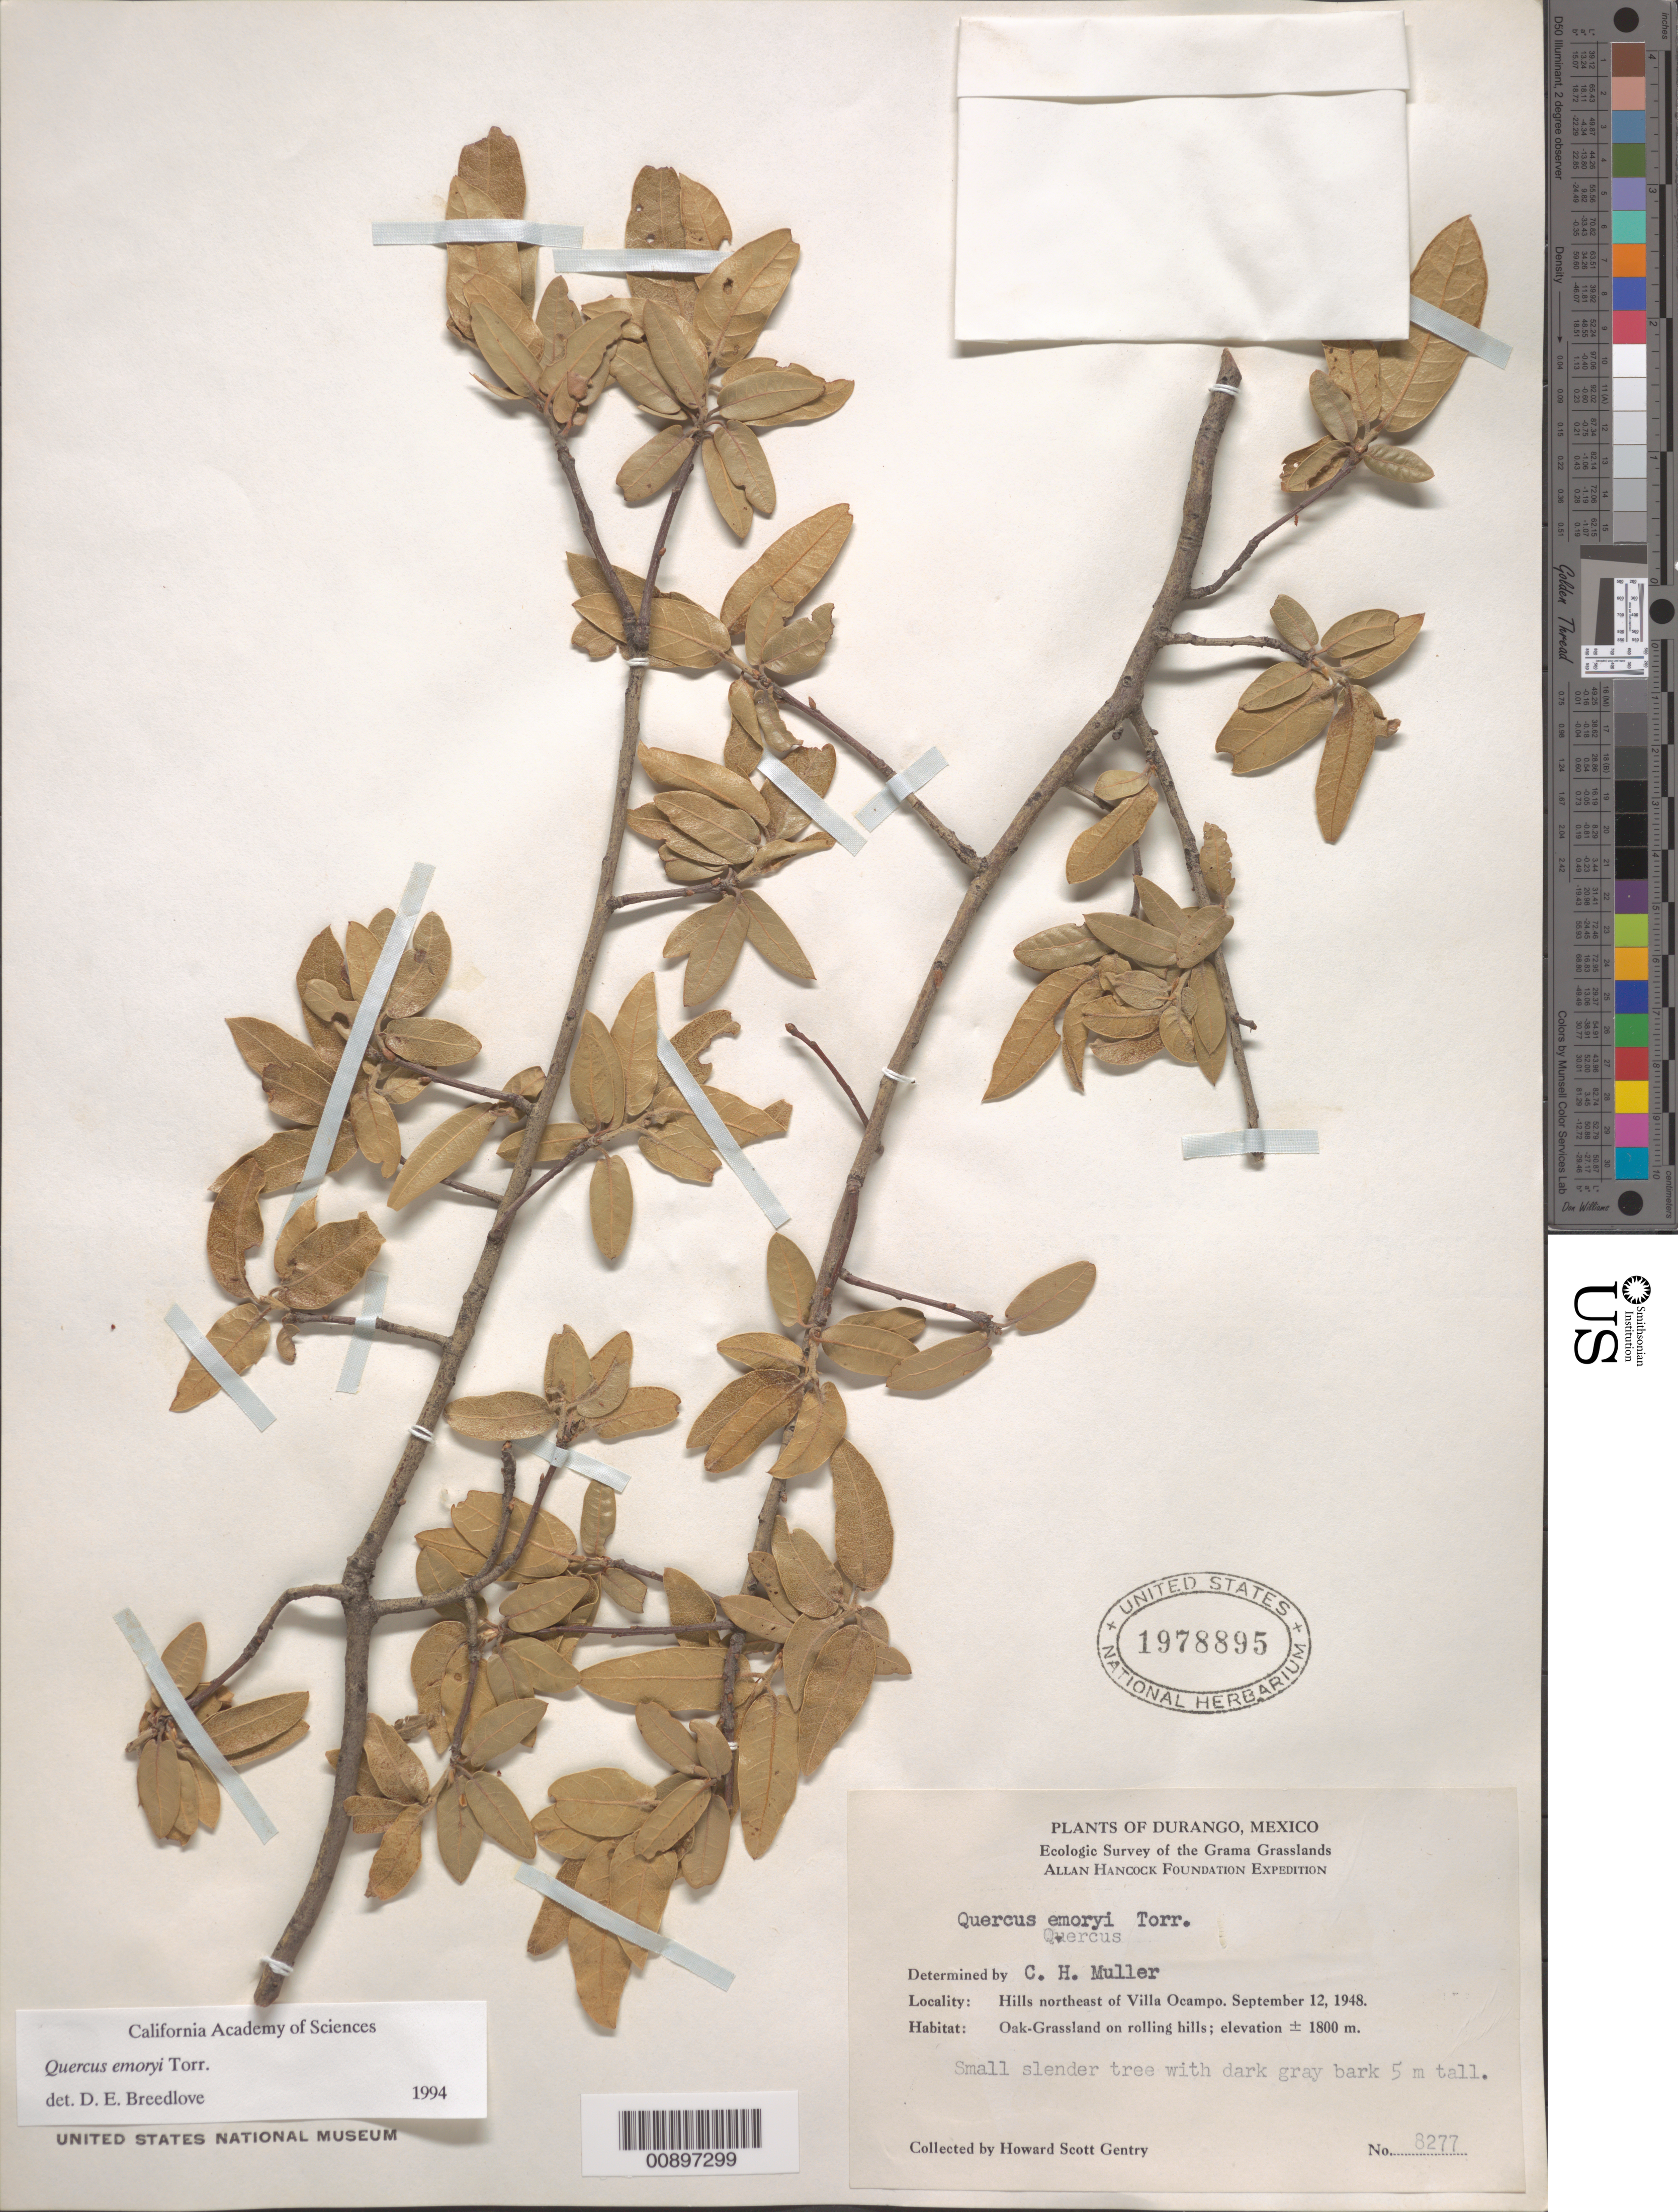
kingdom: Plantae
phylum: Tracheophyta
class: Magnoliopsida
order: Fagales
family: Fagaceae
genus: Quercus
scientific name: Quercus emoryi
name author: Torr. in Emory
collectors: H. S. Gentry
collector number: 8277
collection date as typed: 12 Sep 1948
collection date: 1948-09-12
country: Mexico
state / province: Durango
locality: Hills northeast of Villa ocampo.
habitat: Oak-Grassland on rolling hills.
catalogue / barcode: US 1978895